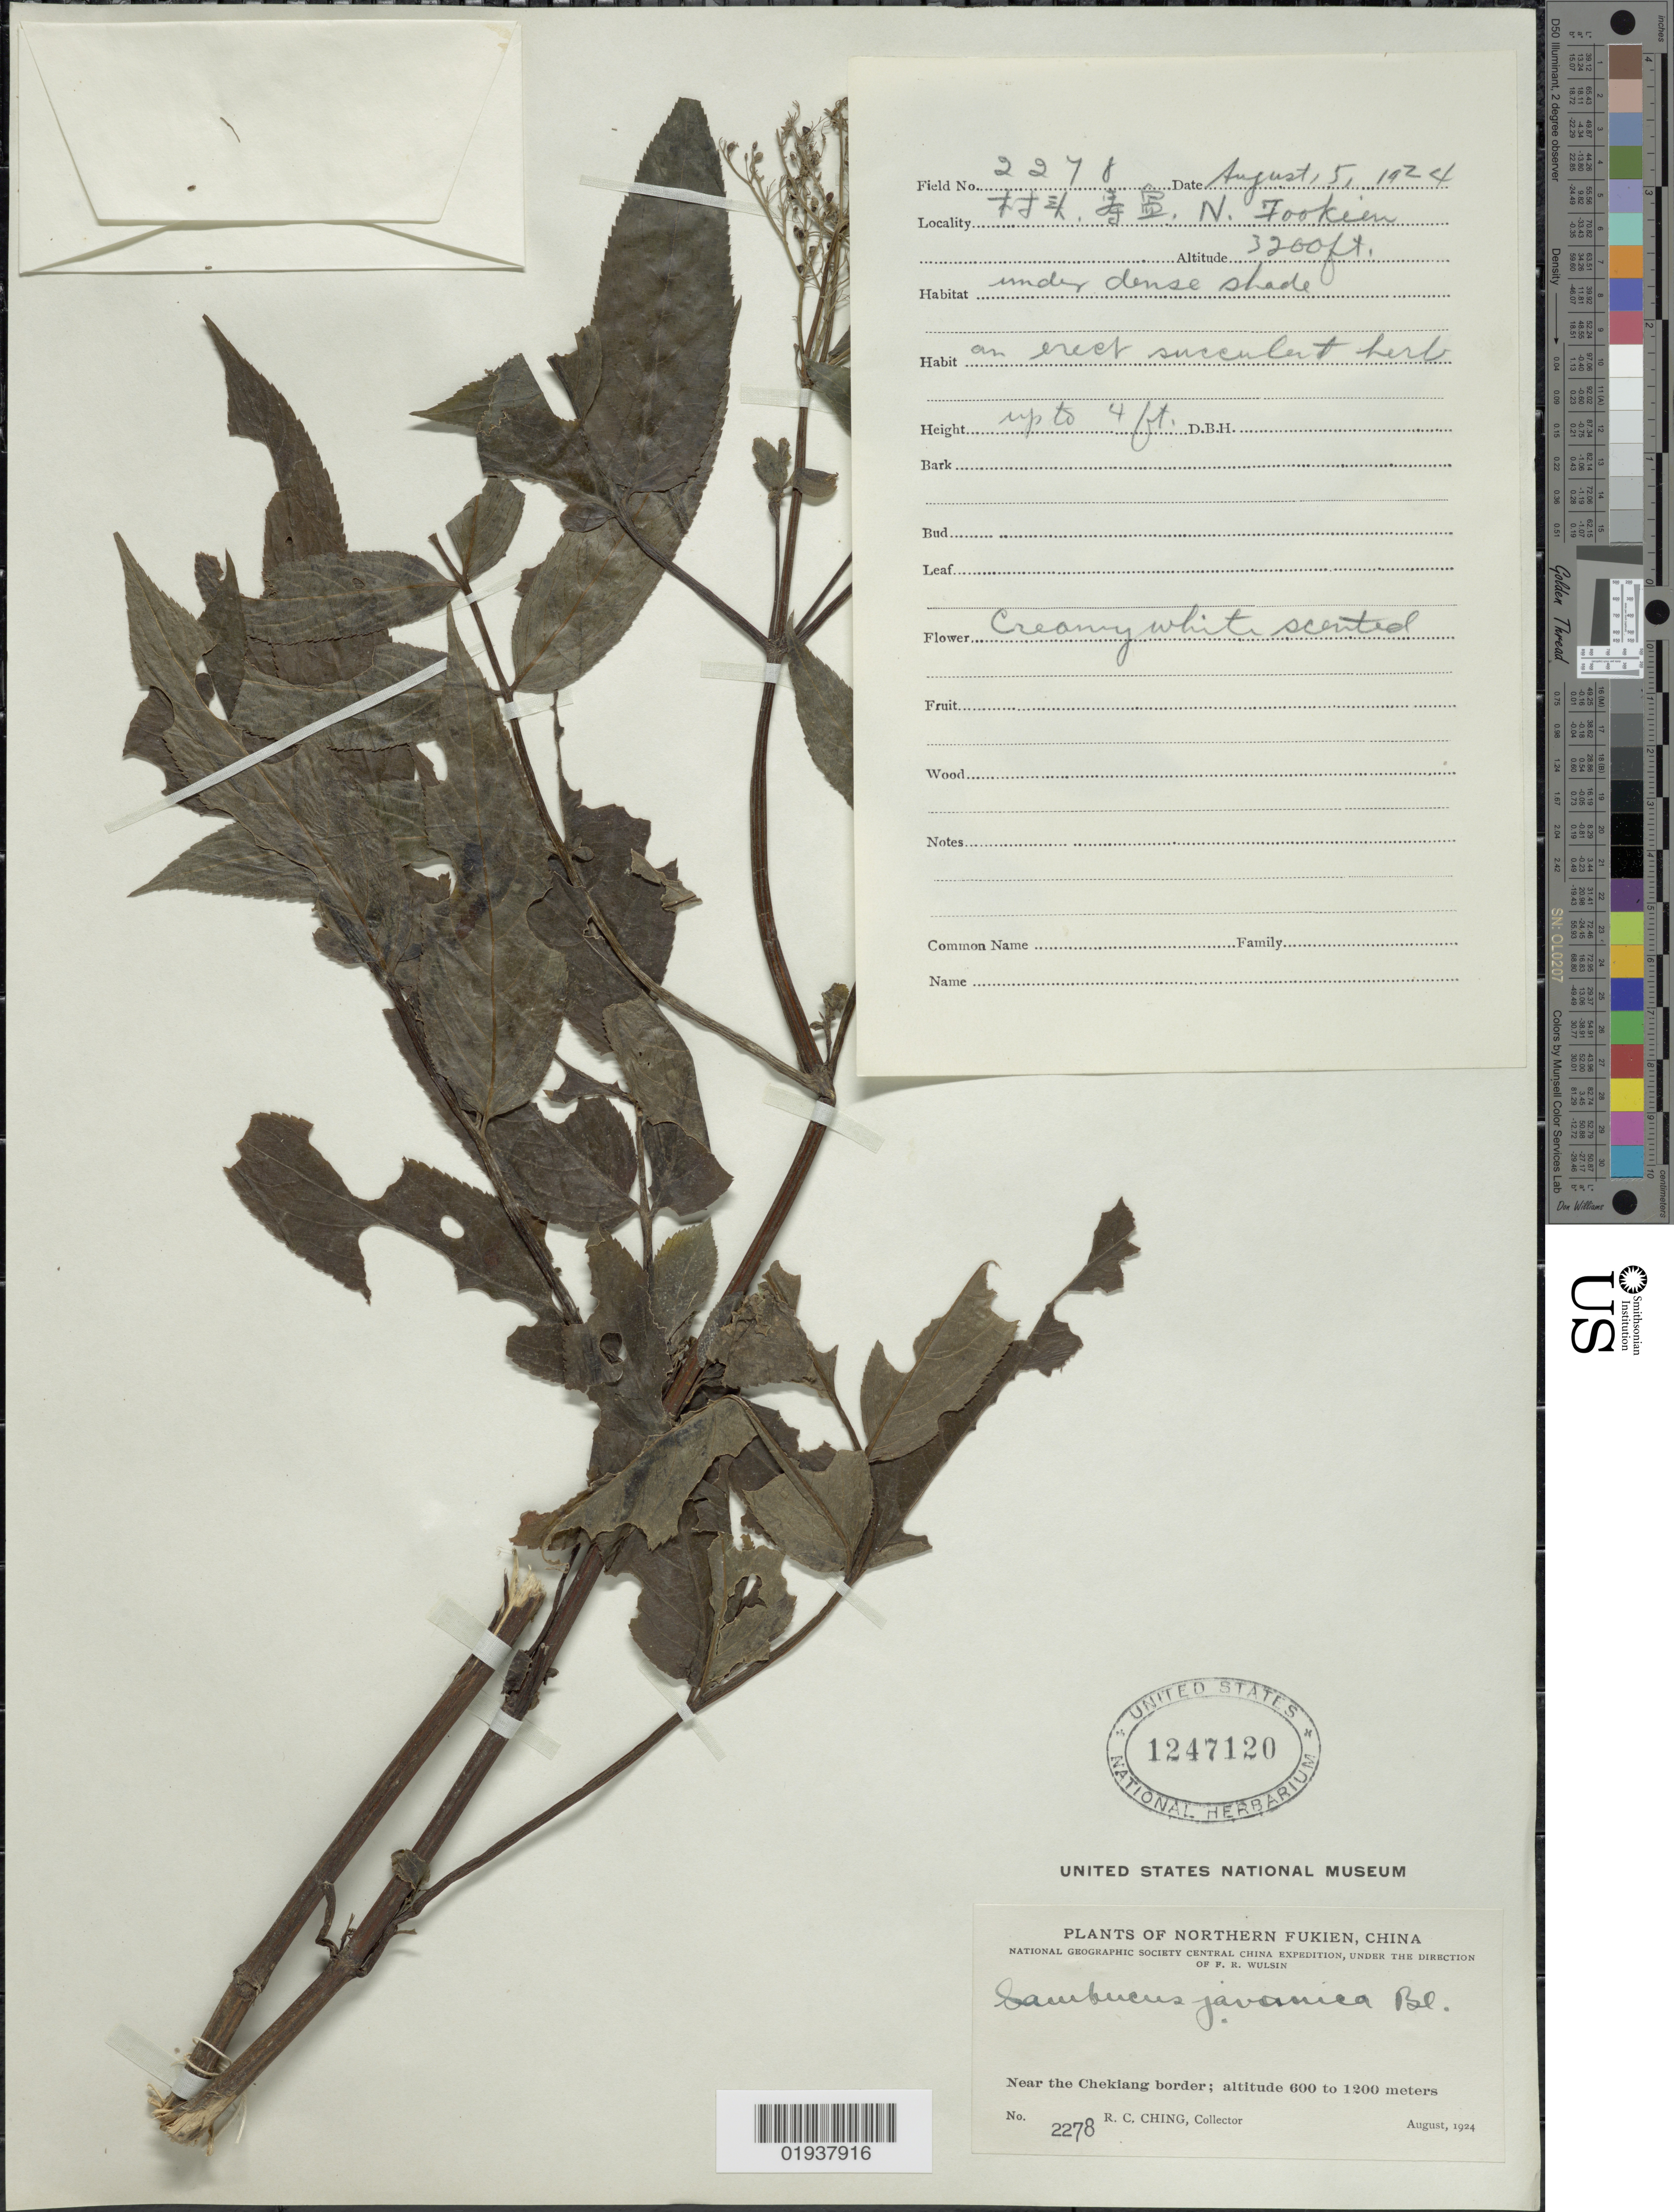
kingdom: Plantae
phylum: Tracheophyta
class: Magnoliopsida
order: Dipsacales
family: Viburnaceae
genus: Sambucus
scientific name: Sambucus javanica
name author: Blume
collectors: R. C. Ching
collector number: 2278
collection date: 1924-08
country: China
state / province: Fujian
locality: Northern Fukien, Near the Chekiang border.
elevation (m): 600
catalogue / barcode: US 1247120